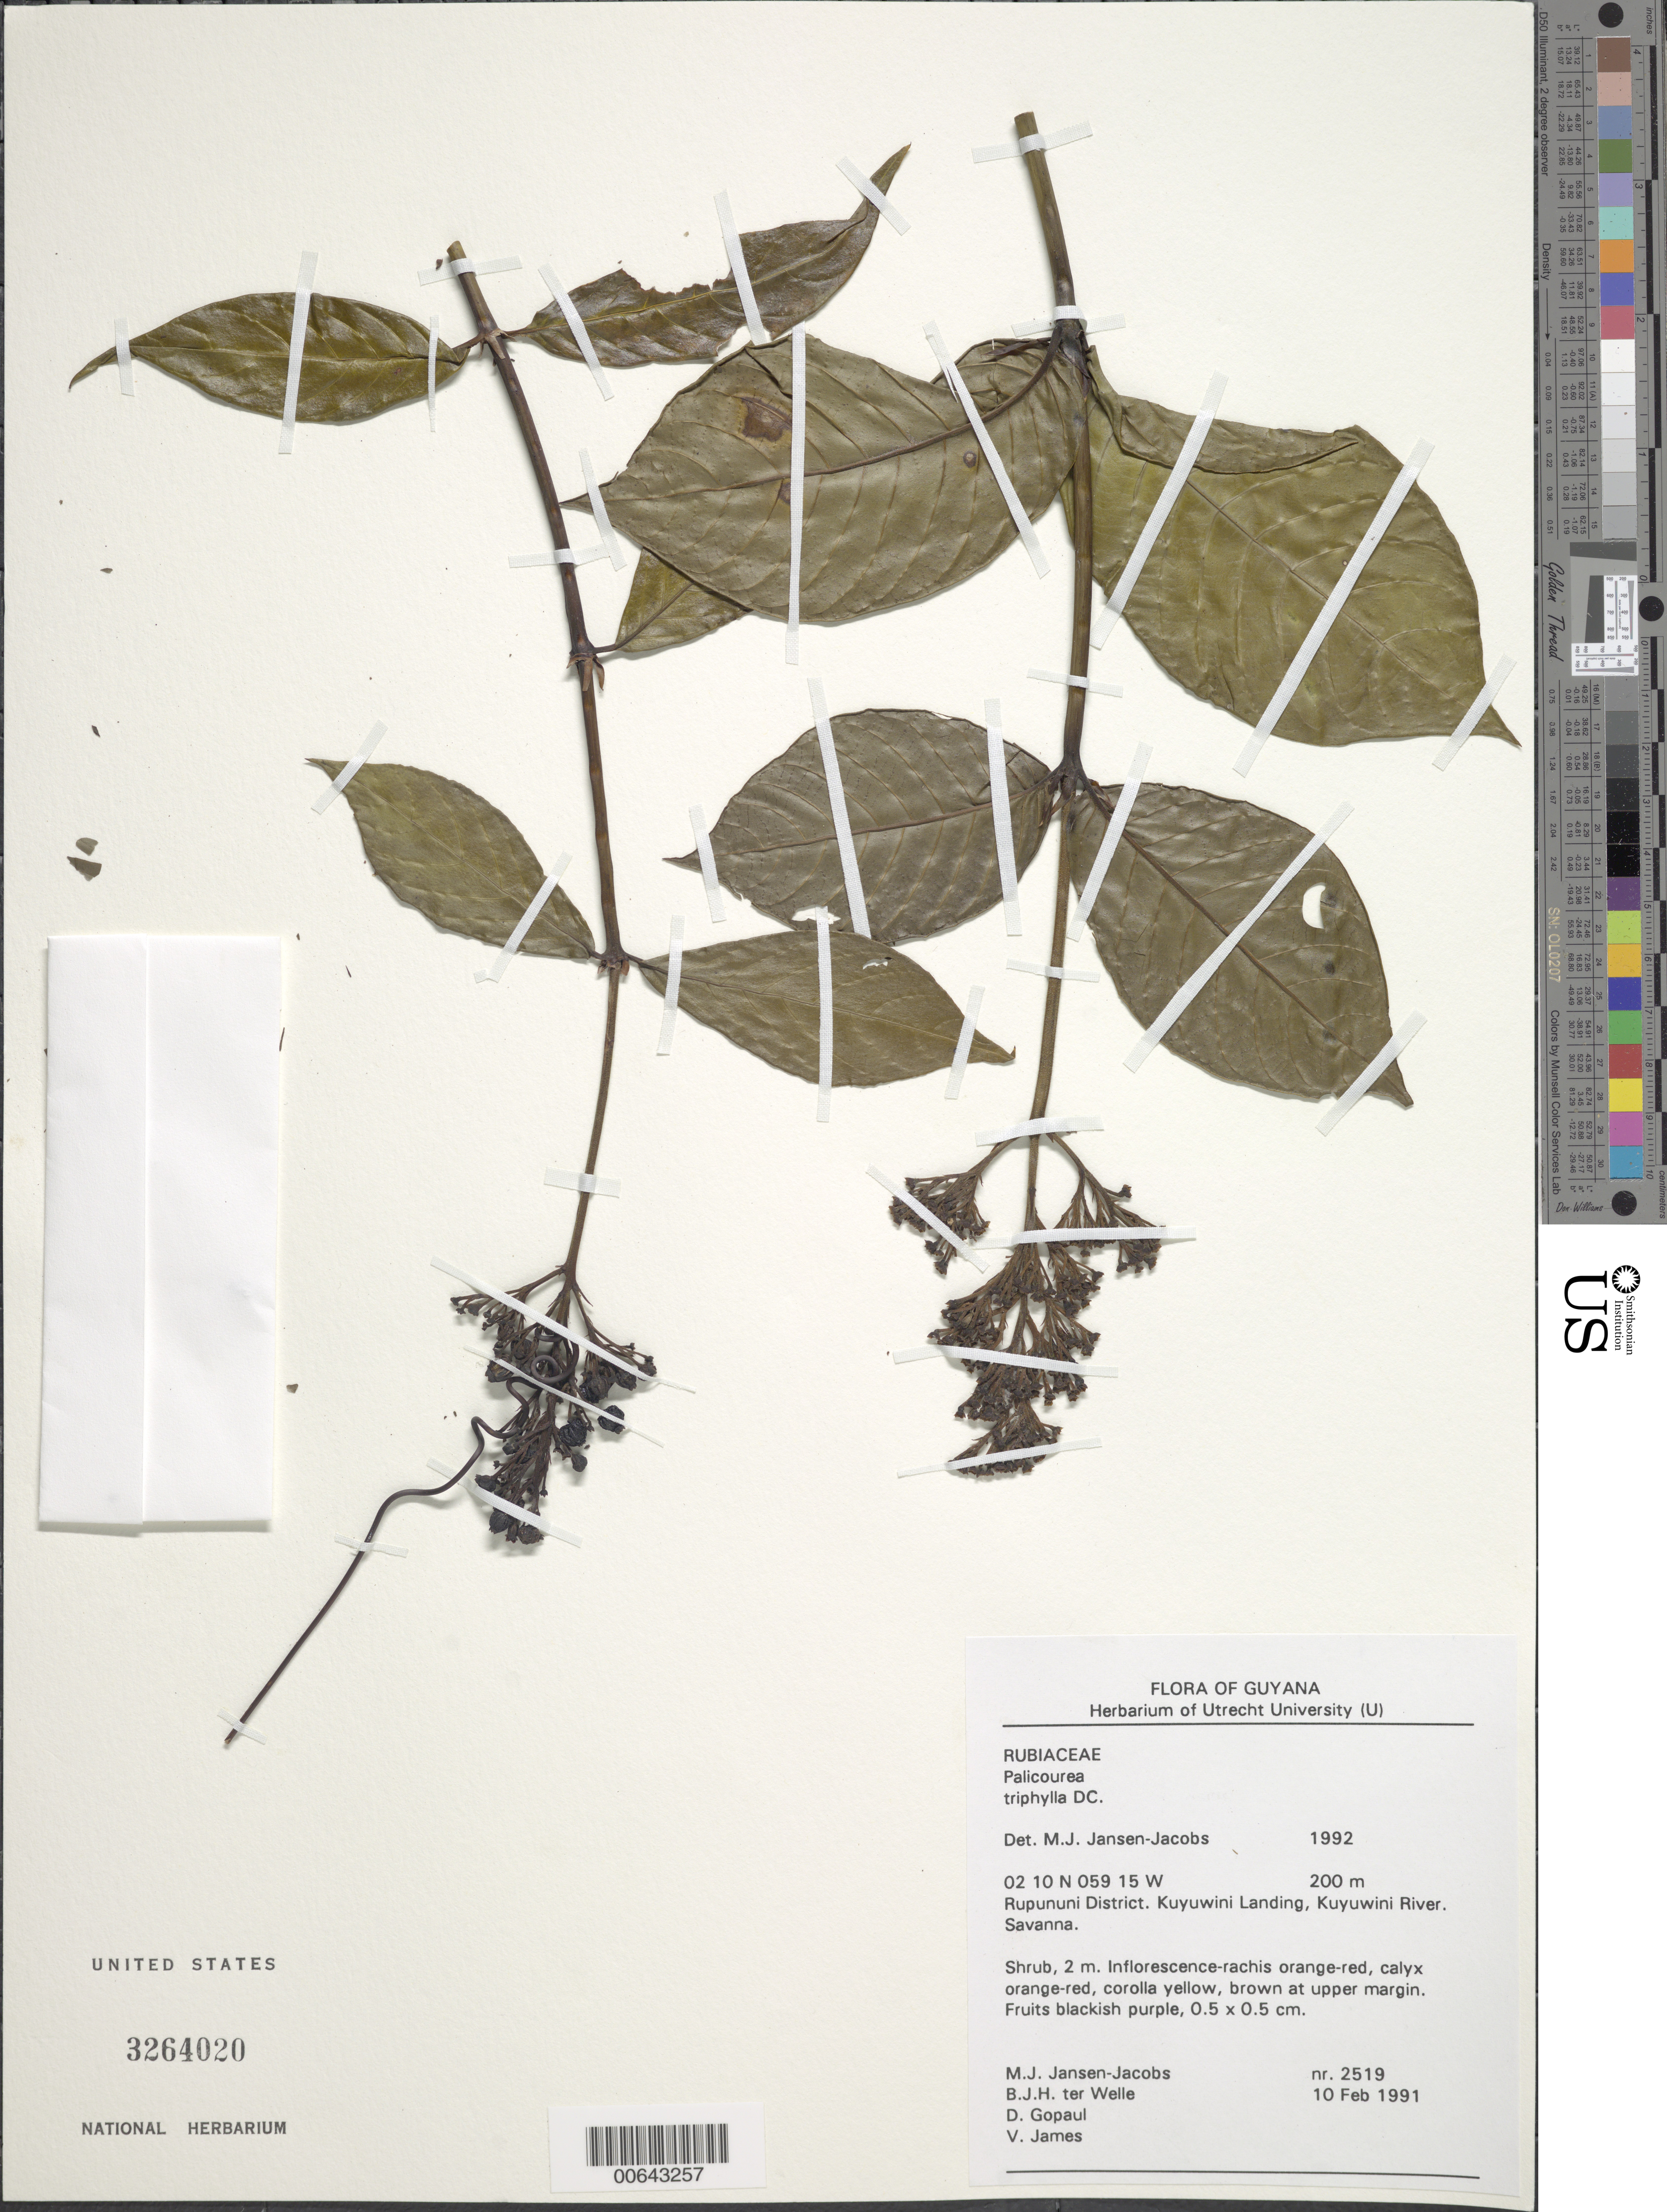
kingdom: Plantae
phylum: Tracheophyta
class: Magnoliopsida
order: Gentianales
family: Rubiaceae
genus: Palicourea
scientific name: Palicourea triphylla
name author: DC.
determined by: Kirkbride, J. H.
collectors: M. J. Jansen-Jacobs, B. Welle, D. Gopaul & V. James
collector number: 2519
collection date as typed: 10-Feb-91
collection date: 1991-02-10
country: Guyana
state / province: U. Takutu-U. Essequibo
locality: Kuyuwini Landing, Kuyuwini River, Rupununi District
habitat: Savanna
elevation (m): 200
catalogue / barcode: US 3264020